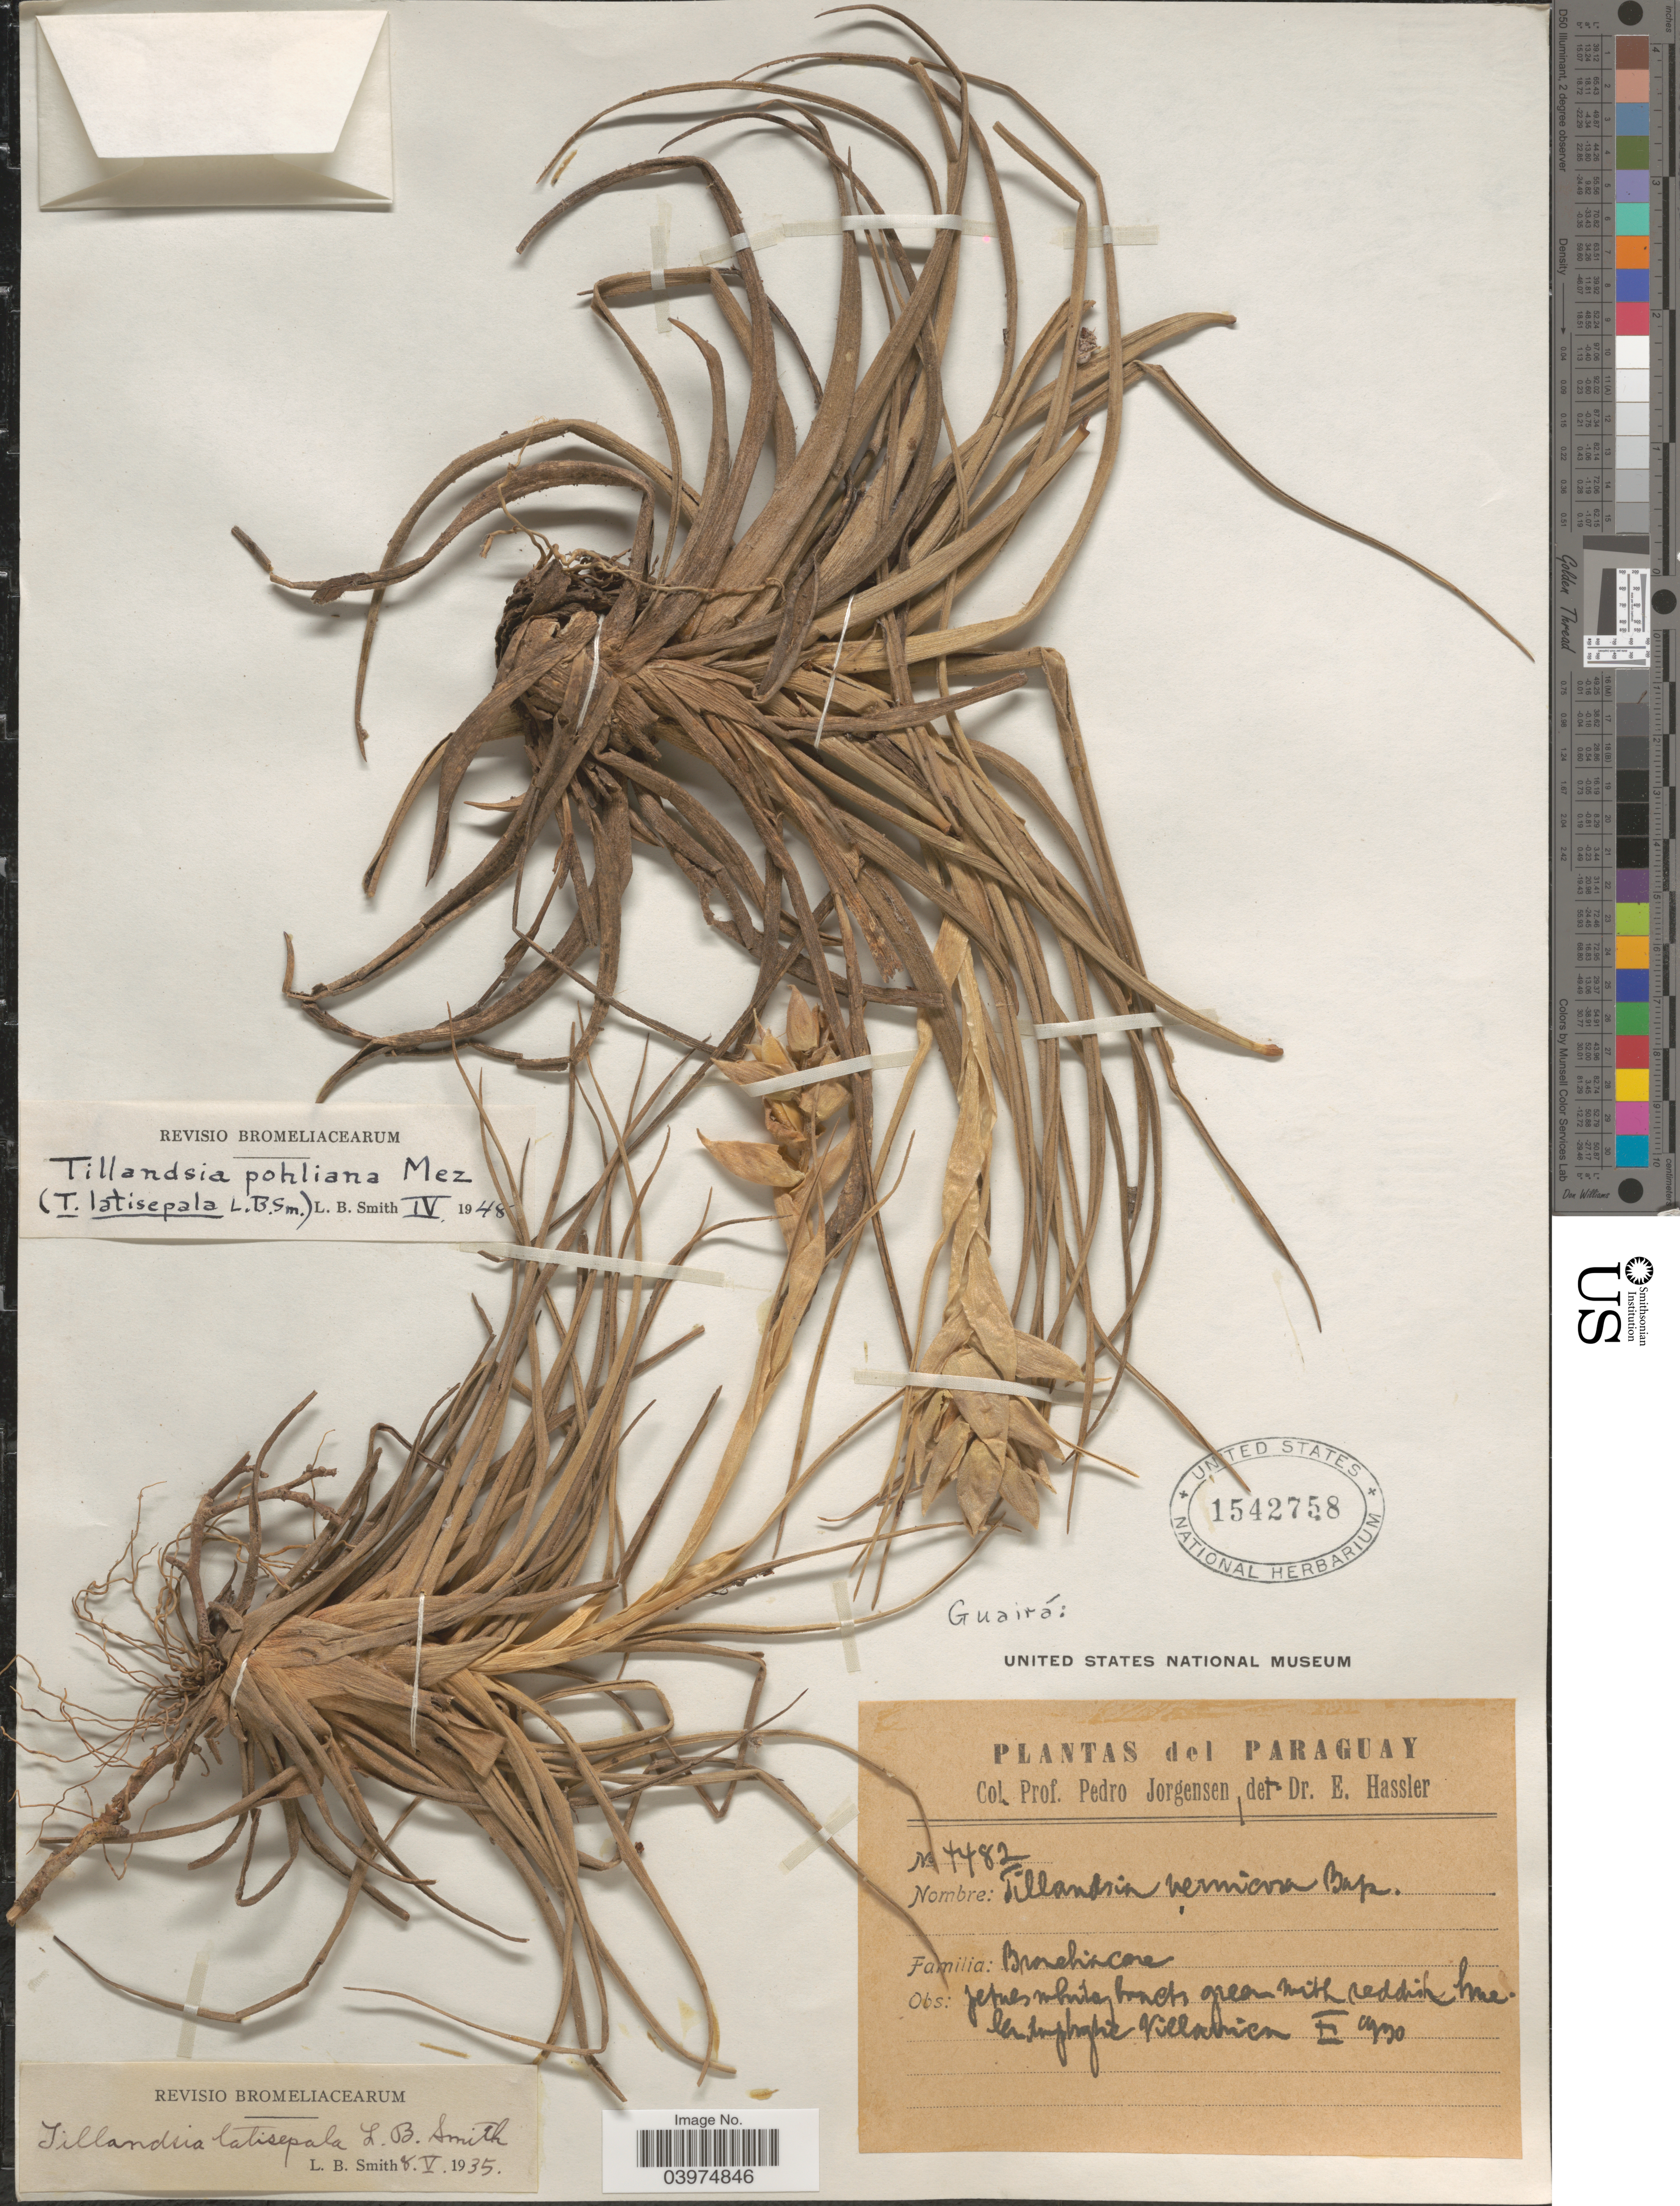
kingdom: Plantae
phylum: Tracheophyta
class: Liliopsida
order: Poales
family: Bromeliaceae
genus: Tillandsia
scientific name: Tillandsia vernicosa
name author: Baker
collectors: P. Jörgensen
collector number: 4482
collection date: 1930-11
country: Paraguay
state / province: Guaira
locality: Villarica.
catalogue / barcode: US 1542758